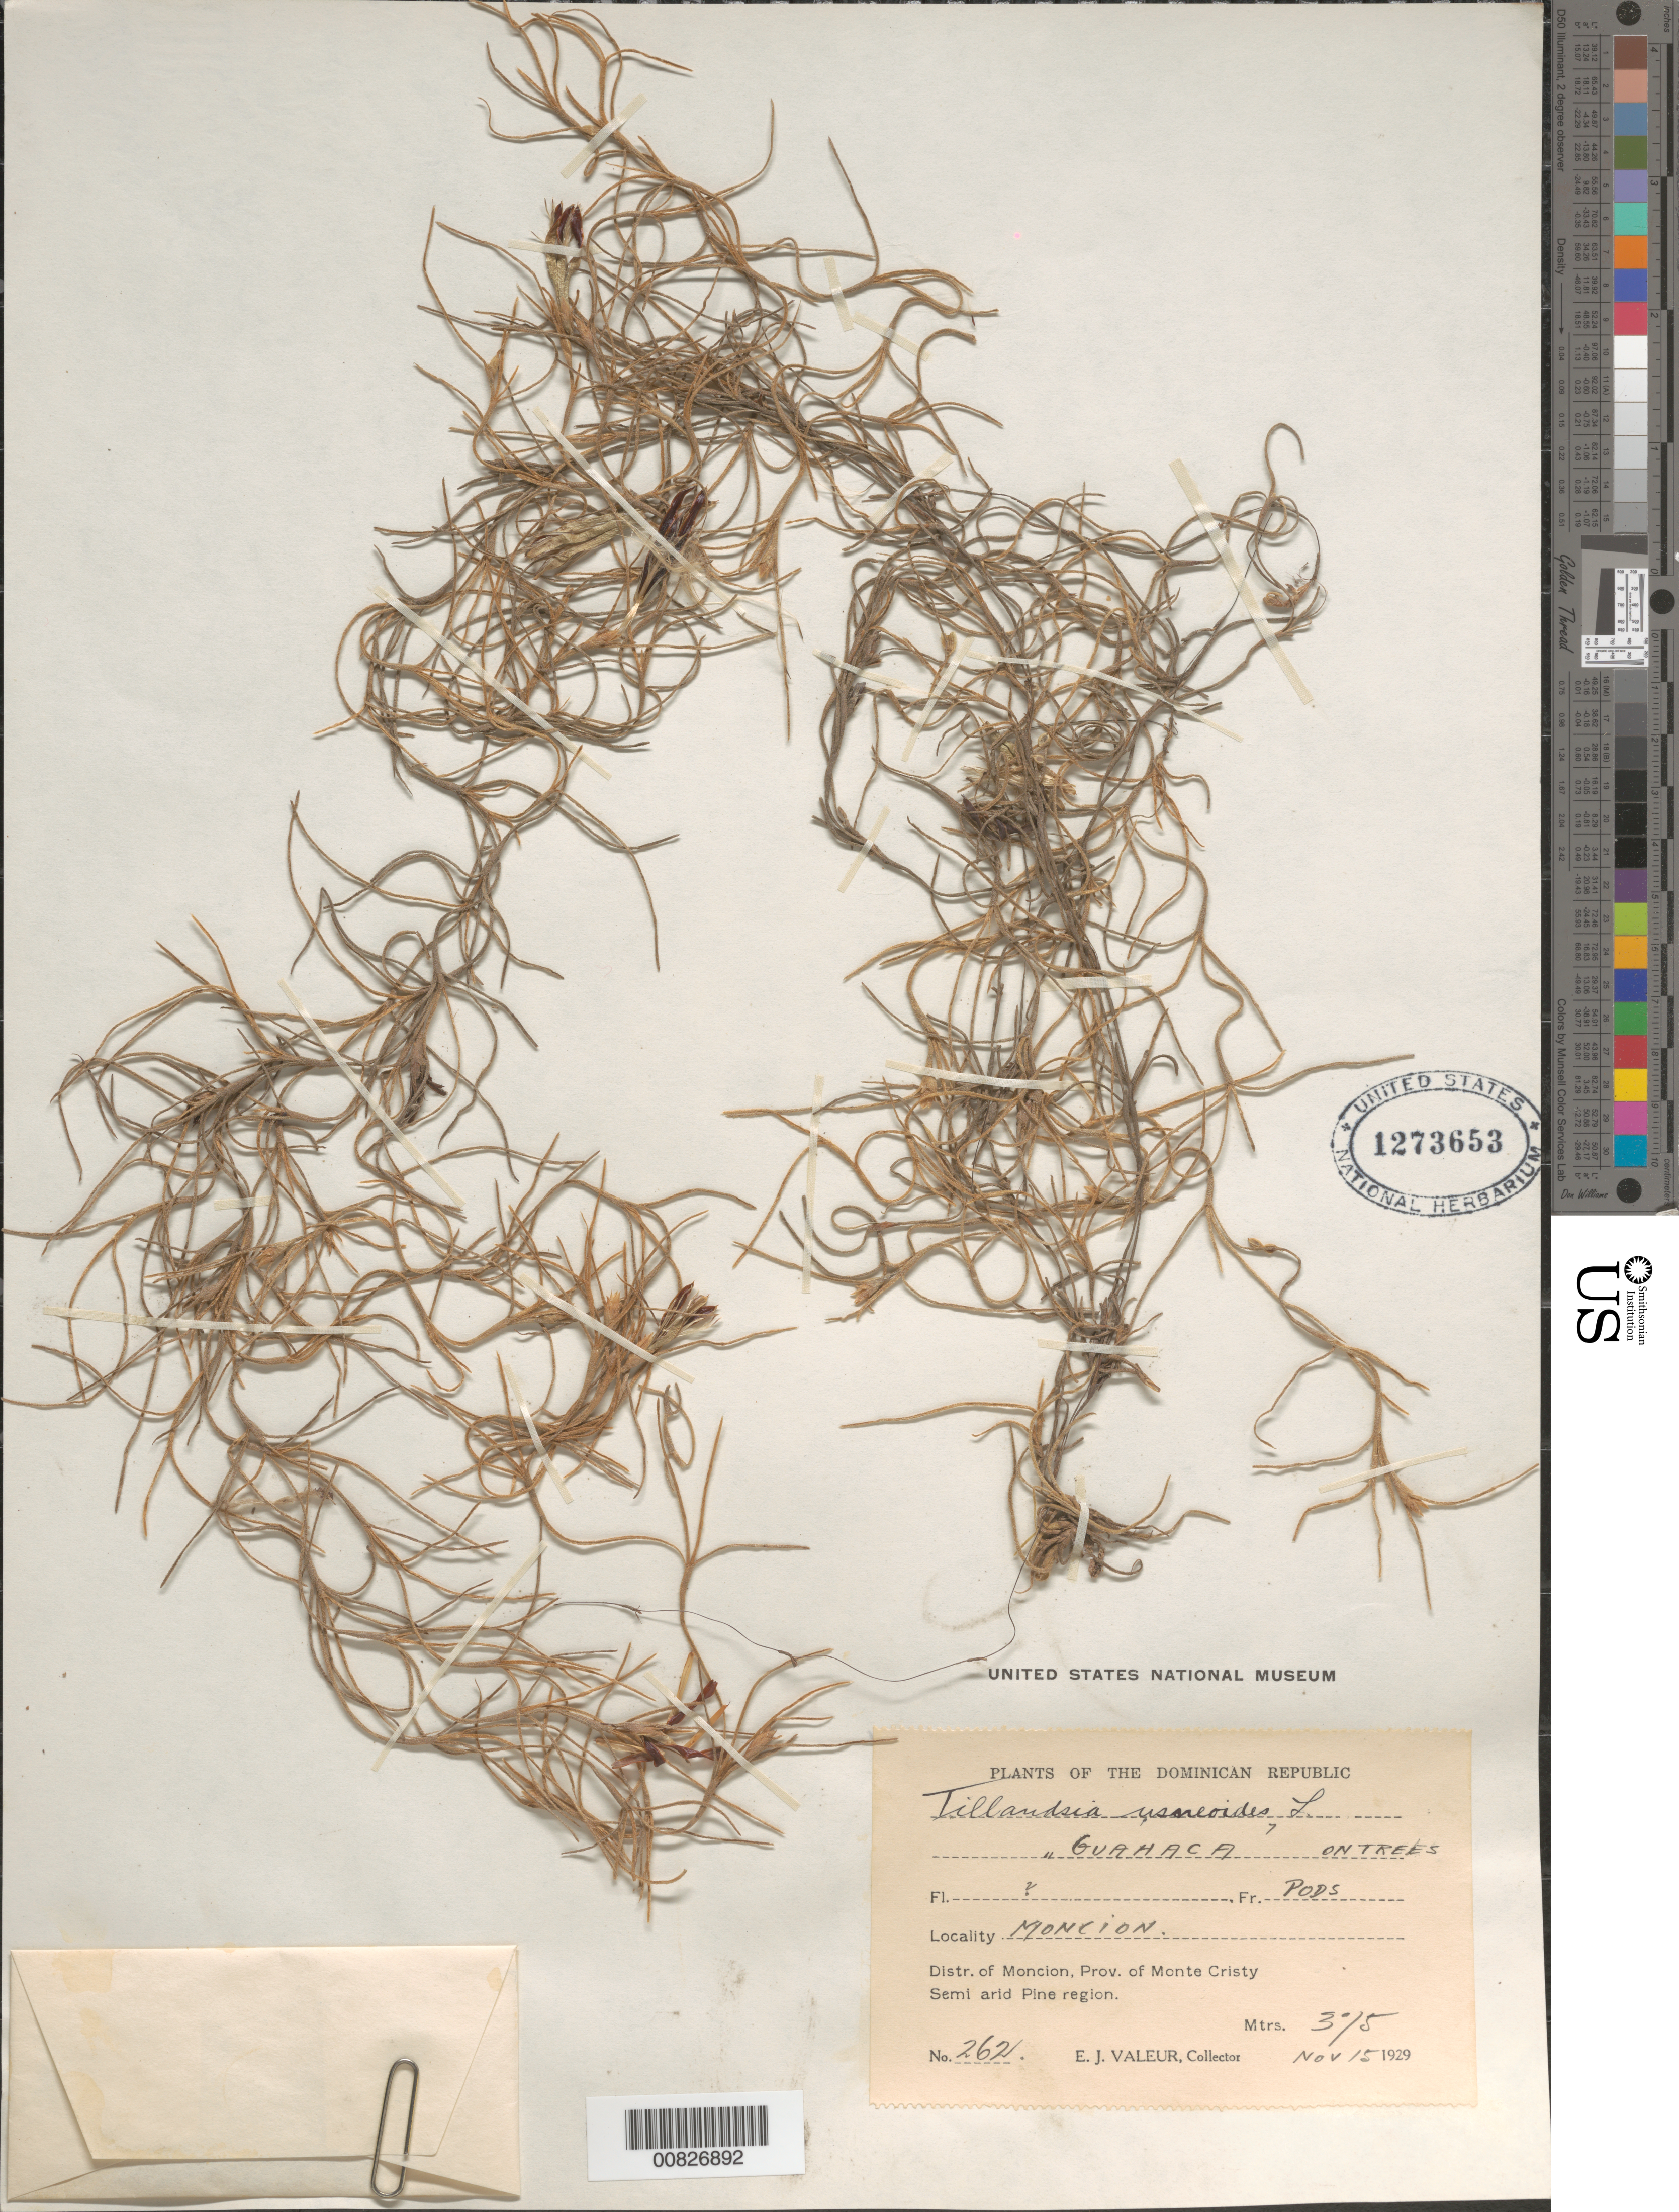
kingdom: Plantae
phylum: Tracheophyta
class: Liliopsida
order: Poales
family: Bromeliaceae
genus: Tillandsia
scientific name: Tillandsia usneoides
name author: (L.) L.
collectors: E. Valeur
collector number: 262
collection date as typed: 15 Nov 1929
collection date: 1929-11-15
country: Dominican Republic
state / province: Monte Cristi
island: Hispaniola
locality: Monción, Distr. of Monción, Prov. of Montecristi.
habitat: On trees. Semi arid Pine region.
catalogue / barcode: US 1273653